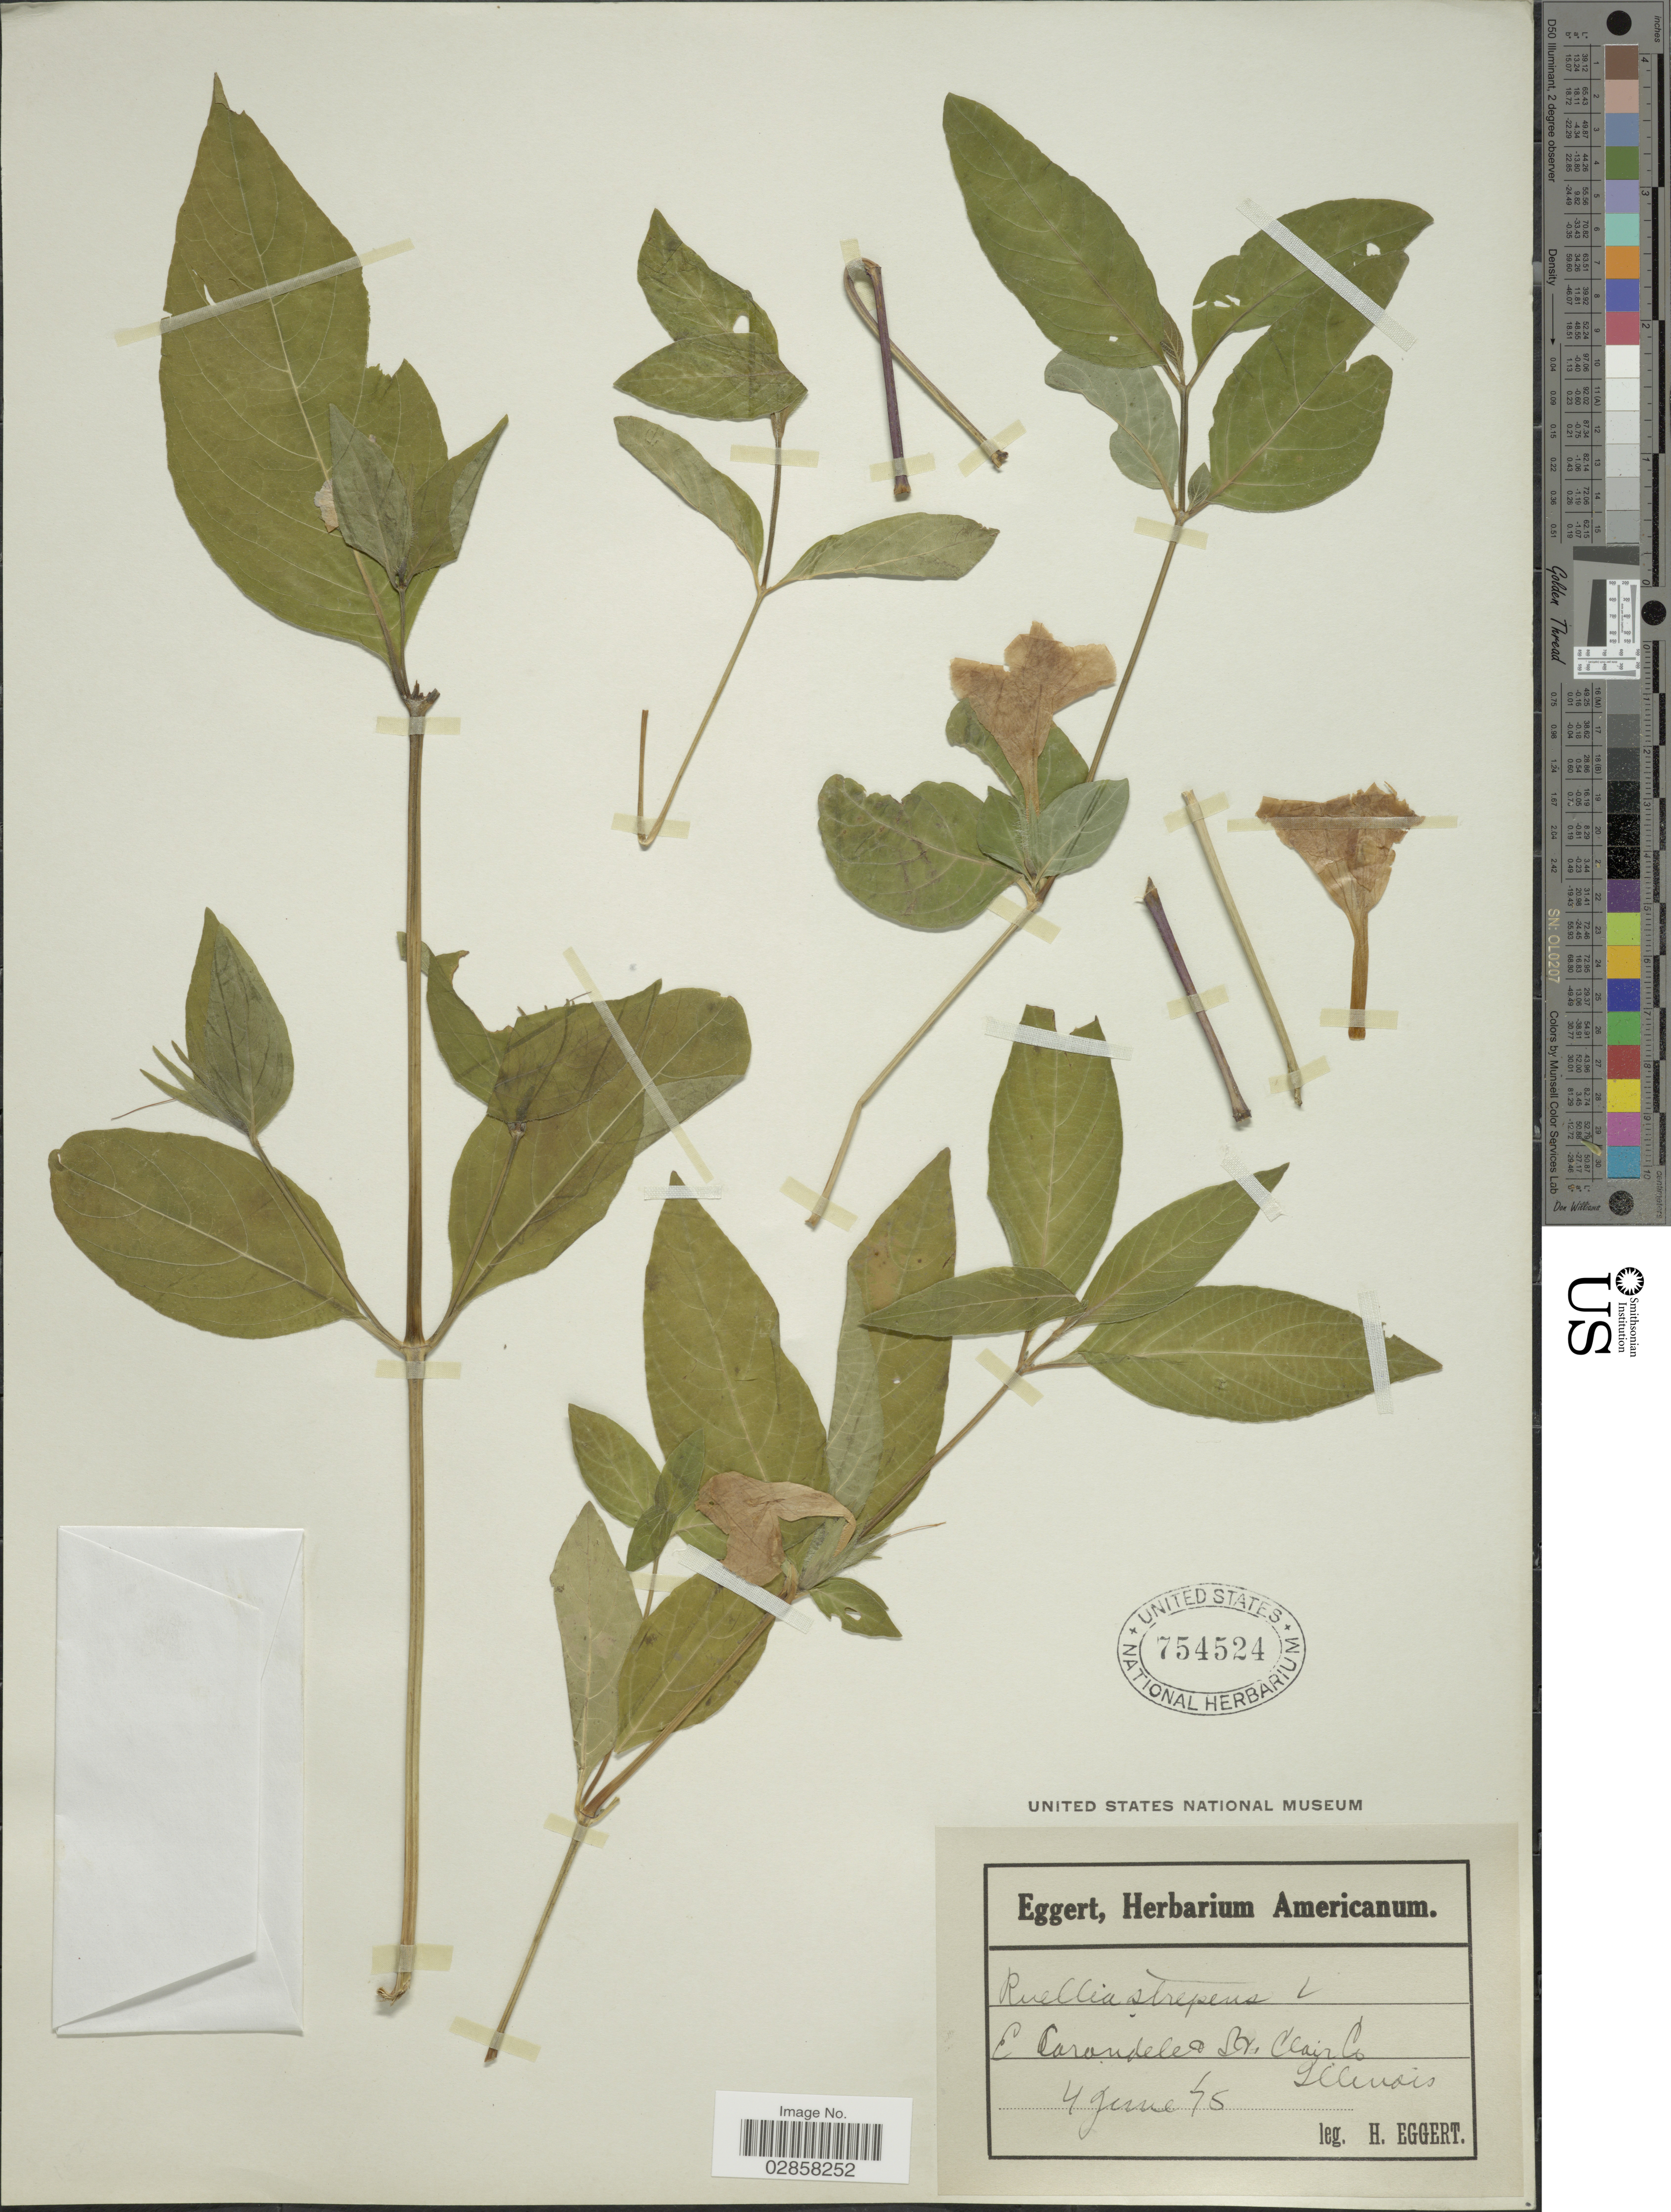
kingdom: Plantae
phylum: Tracheophyta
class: Magnoliopsida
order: Lamiales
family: Acanthaceae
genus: Ruellia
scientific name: Ruellia strepens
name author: L.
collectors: H. Eggert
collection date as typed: Transcribed d/m/y: 4/6/75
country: United States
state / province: Illinois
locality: E. Carandele. Br. Clair Co.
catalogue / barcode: US 754524